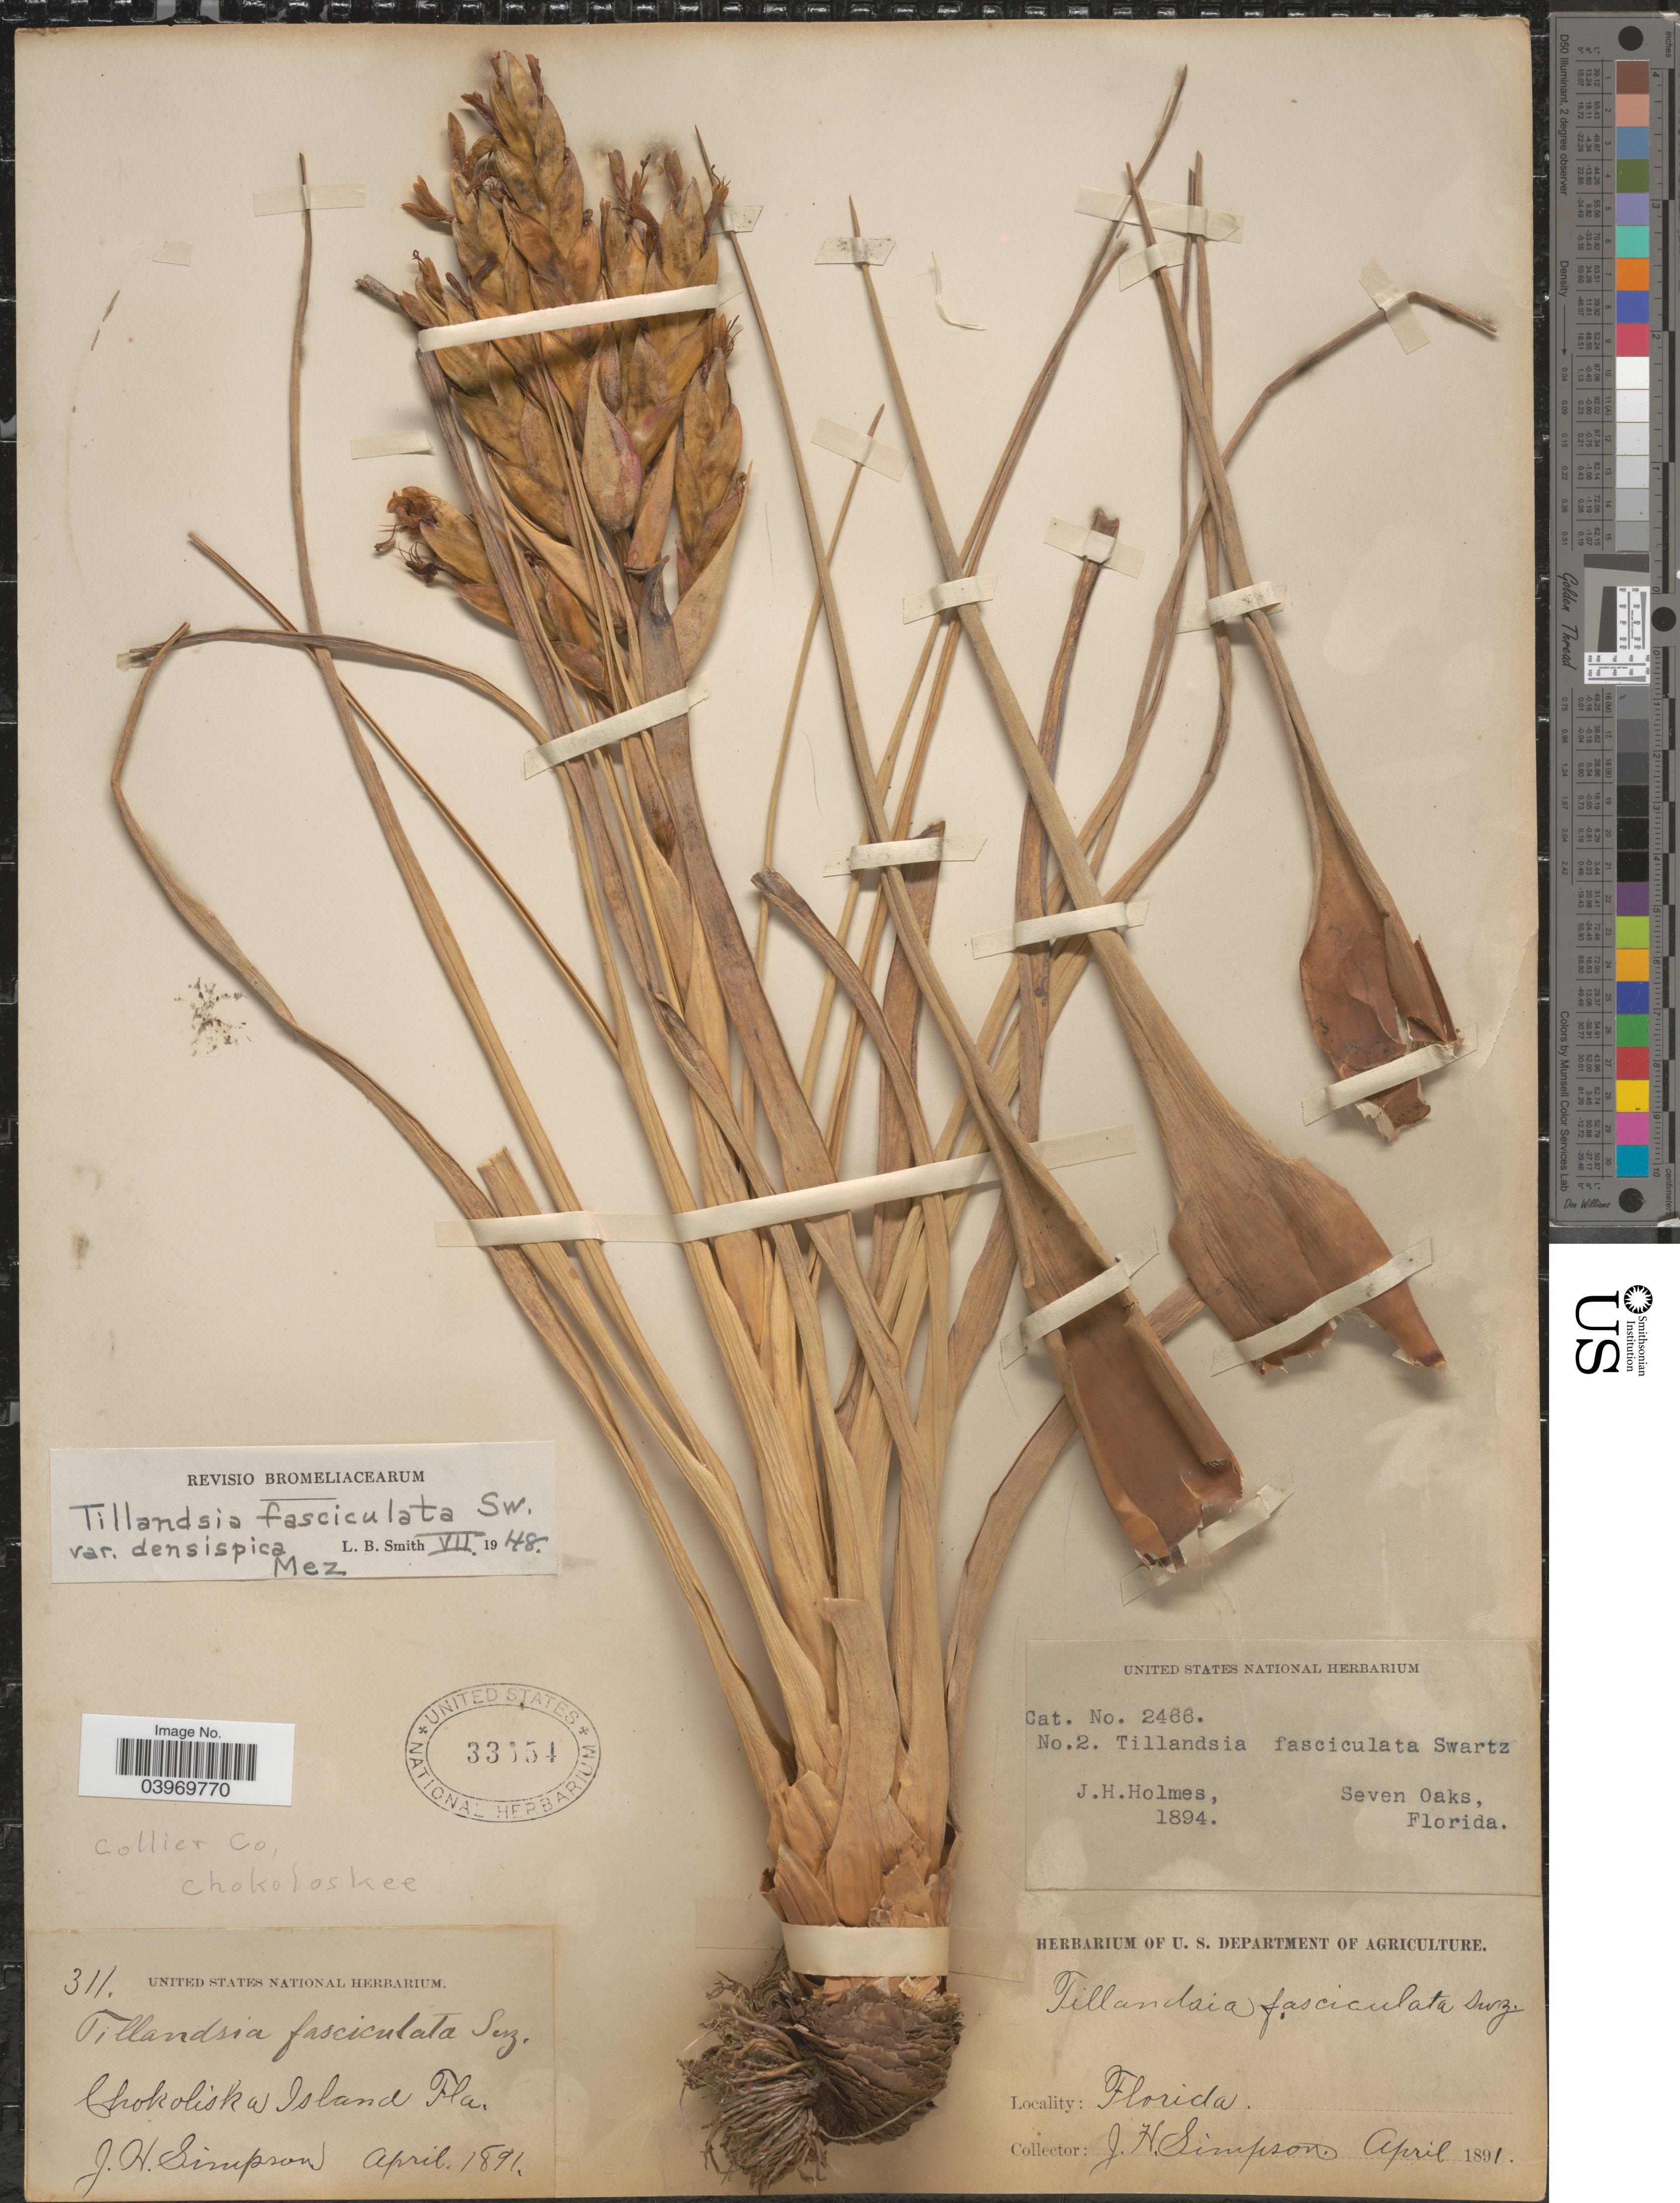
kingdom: Plantae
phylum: Tracheophyta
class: Liliopsida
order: Poales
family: Bromeliaceae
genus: Tillandsia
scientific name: Tillandsia fasciculata var. densispica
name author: Mez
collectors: J. H. Simpson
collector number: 311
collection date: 1891-04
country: United States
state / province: Florida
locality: Collier Co. Chokoloskee. Chocoliska Island.